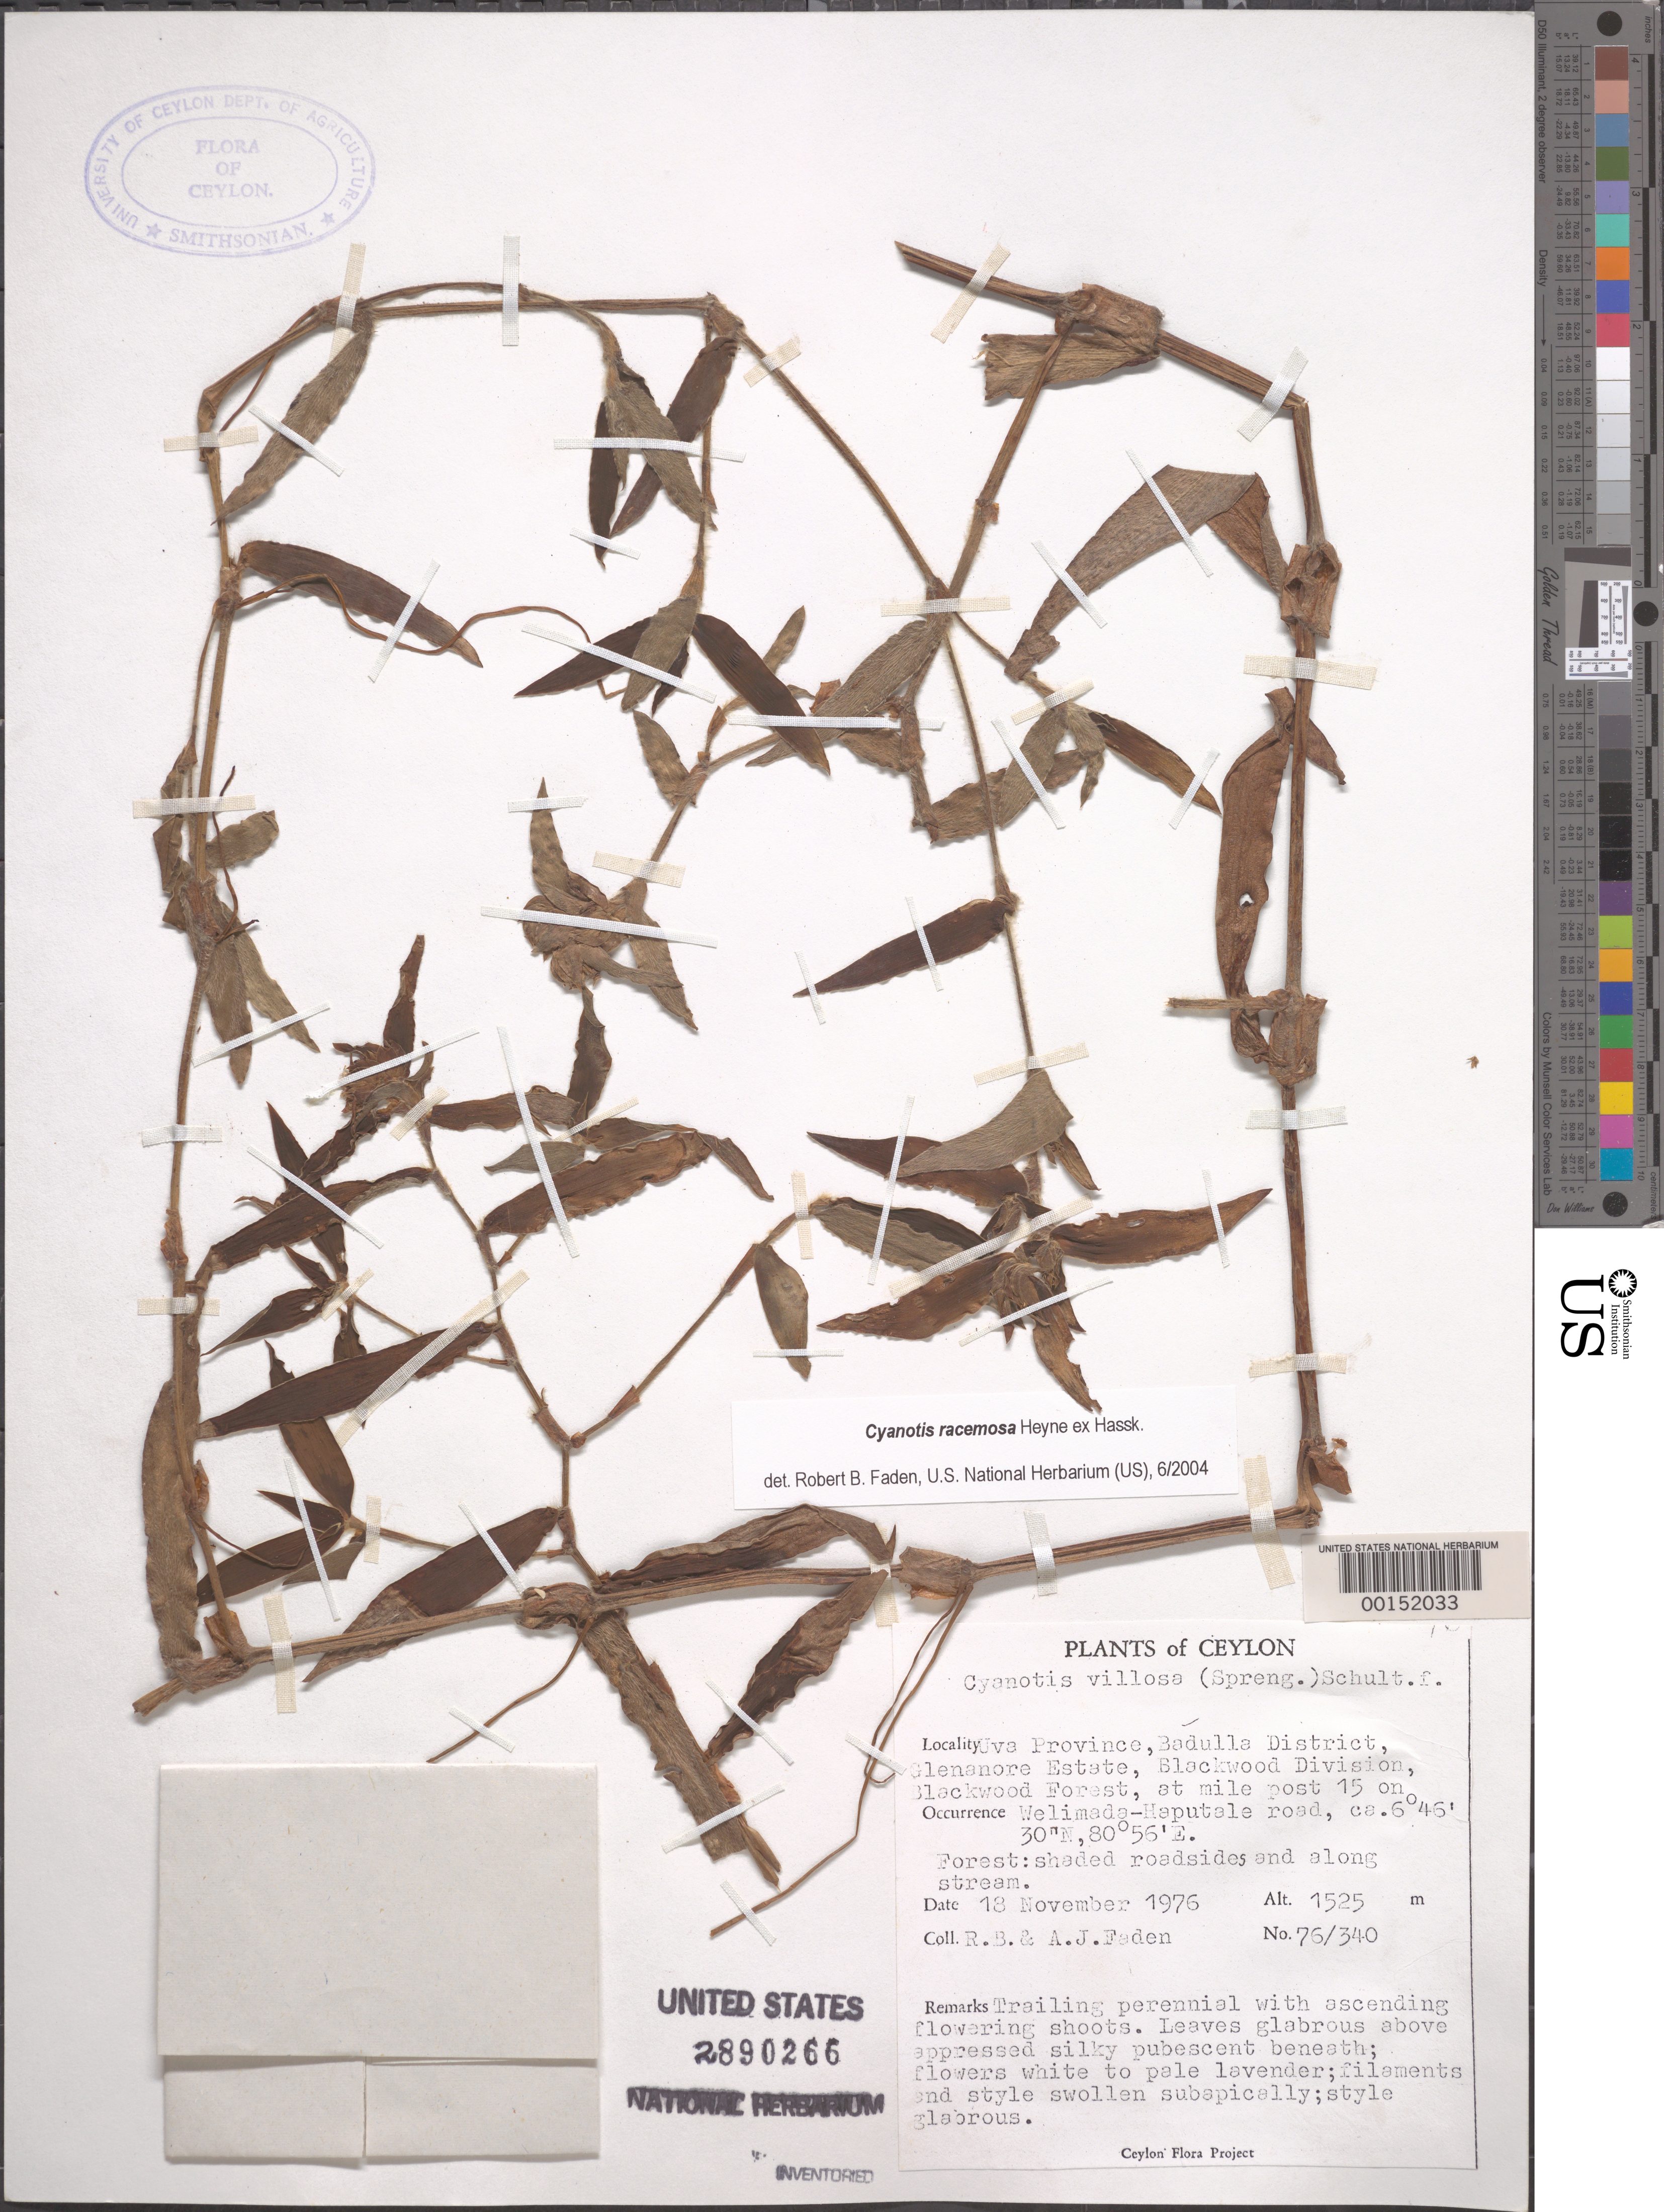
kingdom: Plantae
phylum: Tracheophyta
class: Liliopsida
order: Commelinales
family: Commelinaceae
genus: Cyanotis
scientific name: Cyanotis racemosa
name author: B. Heyne ex Hassk.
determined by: Faden, Robert B., (US), Smithsonian Institution - National Museum of Natural History (UNITED STATES)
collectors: R. B. Faden & A. J. Faden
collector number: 76/340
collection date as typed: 18 Nov 1976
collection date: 1976-11-18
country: Sri Lanka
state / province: Uva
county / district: Badulla Dist.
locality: Blackwood forest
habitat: Shaded roadside and streambank, forest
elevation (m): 1525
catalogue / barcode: US 2890266